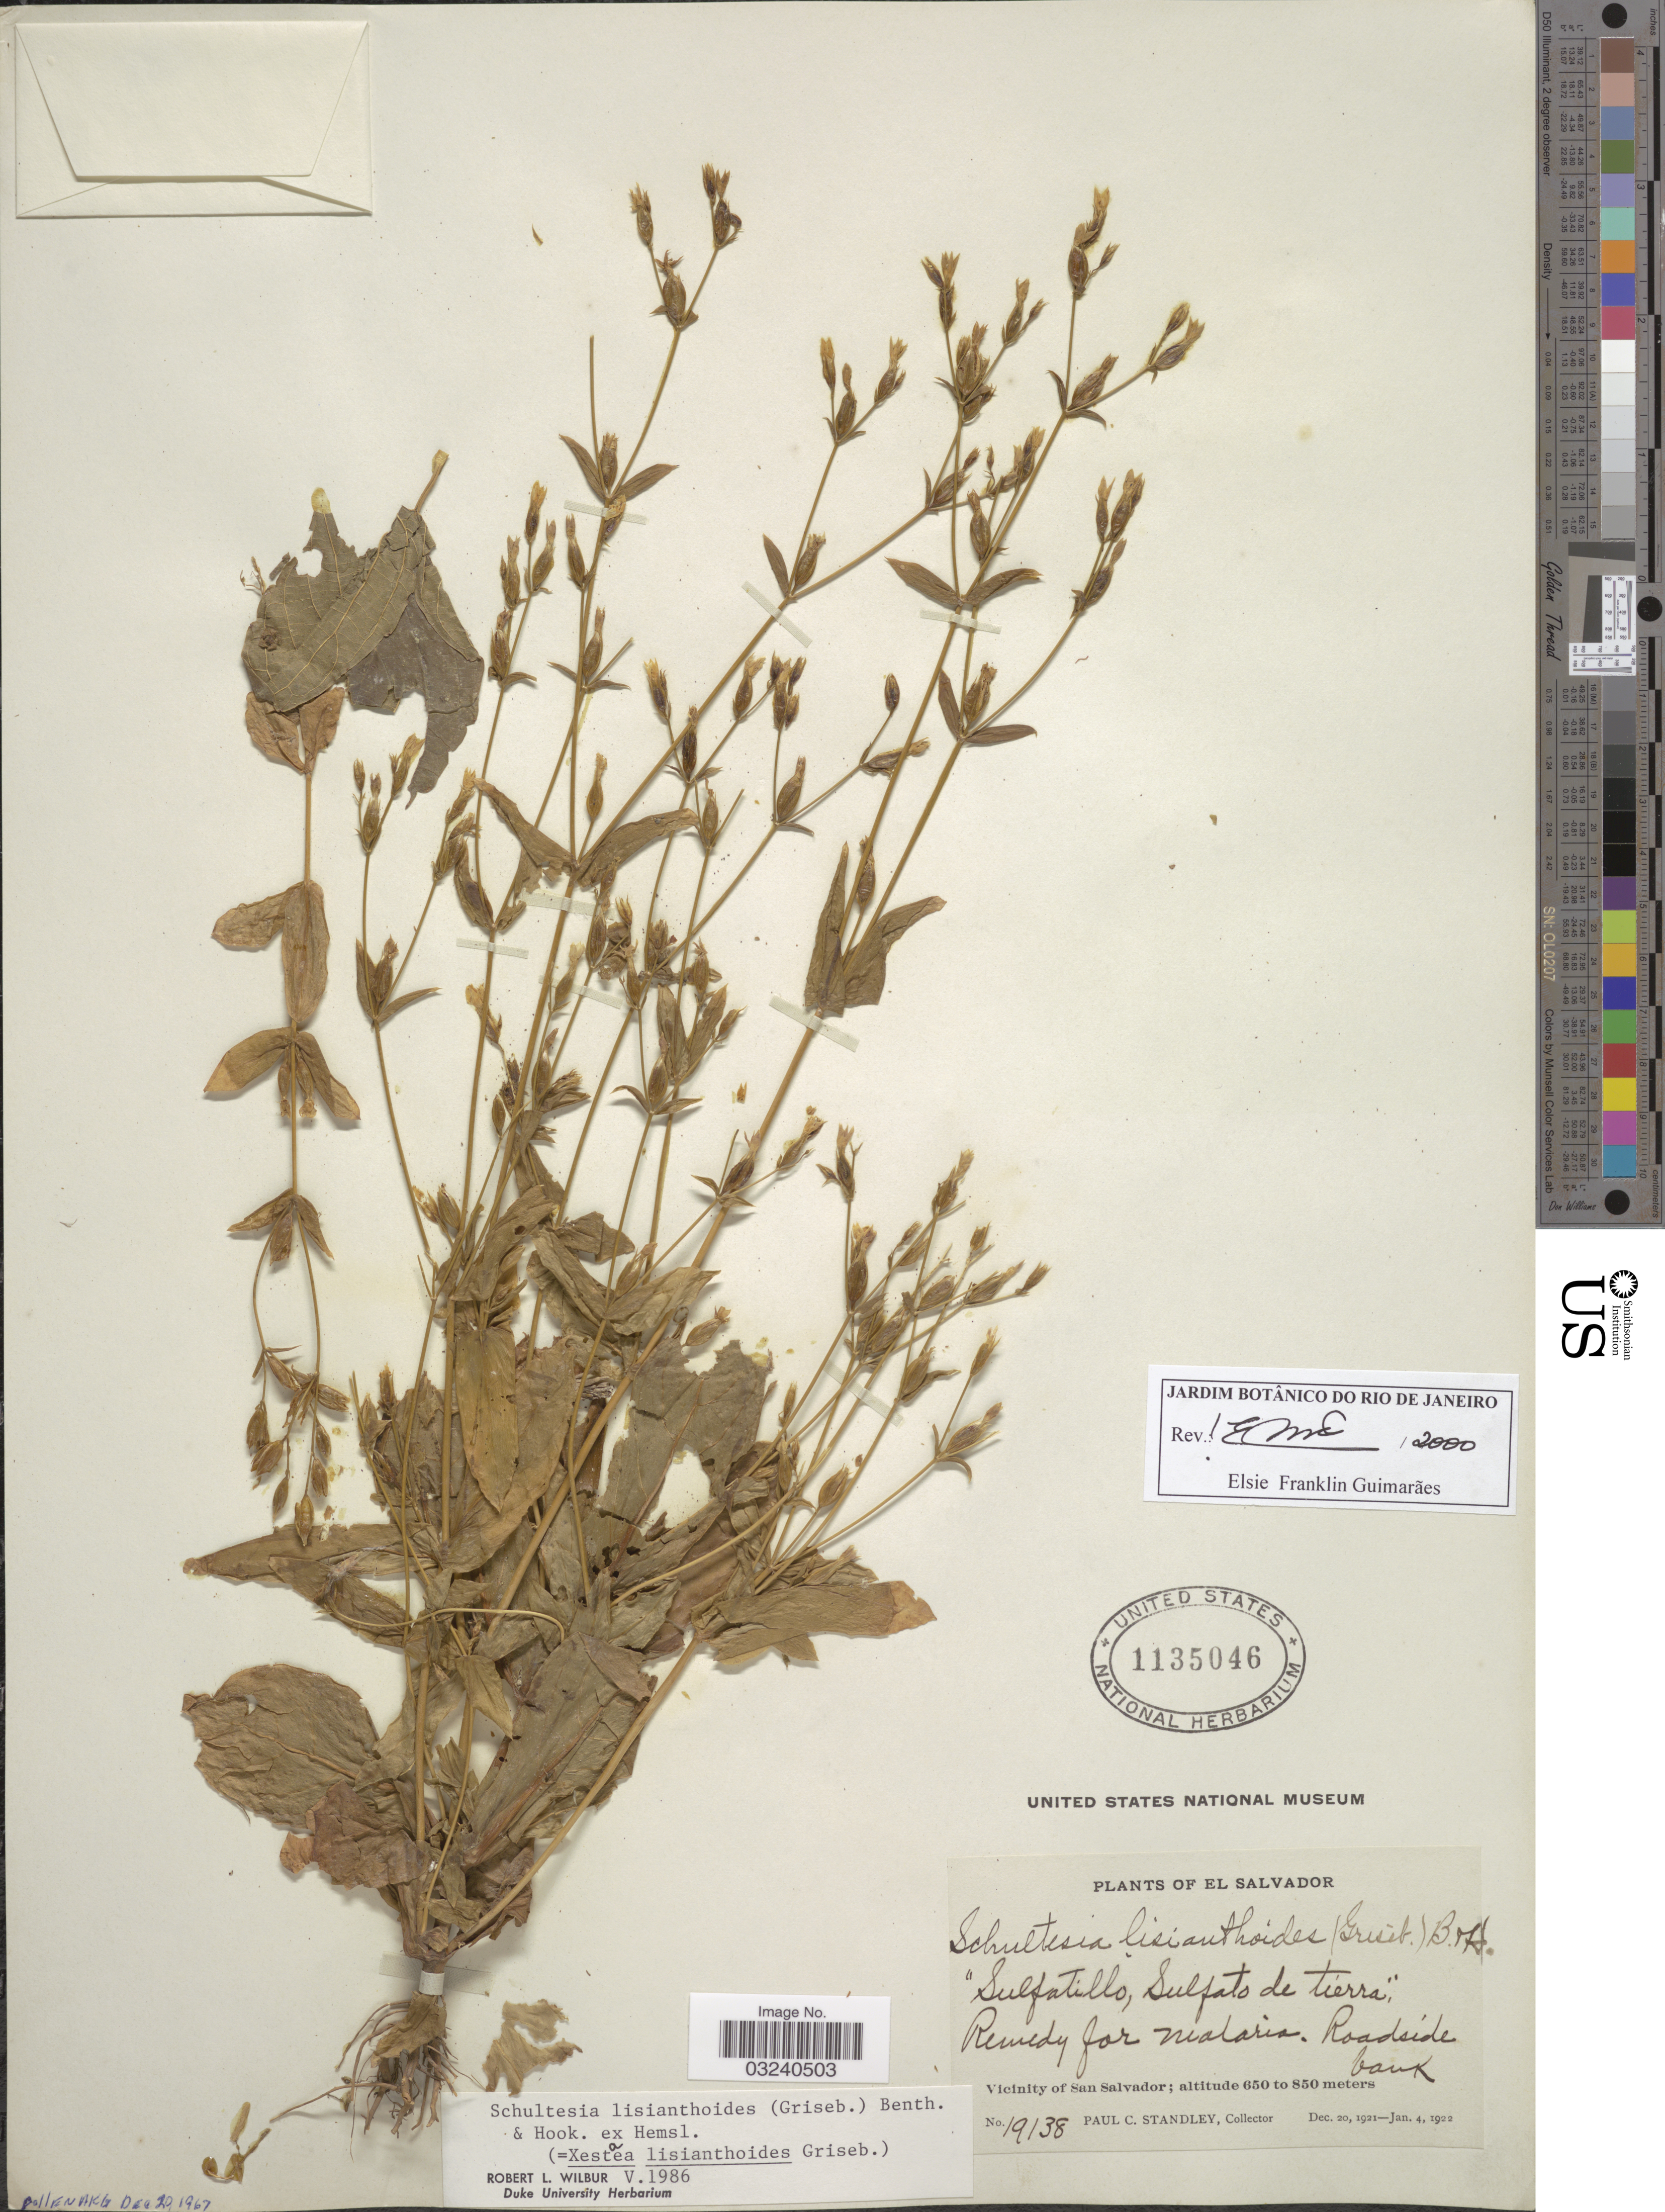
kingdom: Plantae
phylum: Tracheophyta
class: Magnoliopsida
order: Gentianales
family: Gentianaceae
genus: Schultesia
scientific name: Schultesia lisianthoides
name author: (Griseb.) Benth. & Hook. f. ex Hemsl.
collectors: P. C. Standley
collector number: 19138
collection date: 1921-12-20/1922-01-04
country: El Salvador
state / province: San Salvador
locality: Roadside bank. Vicinity of San Salvador.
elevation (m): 650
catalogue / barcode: US 1135046